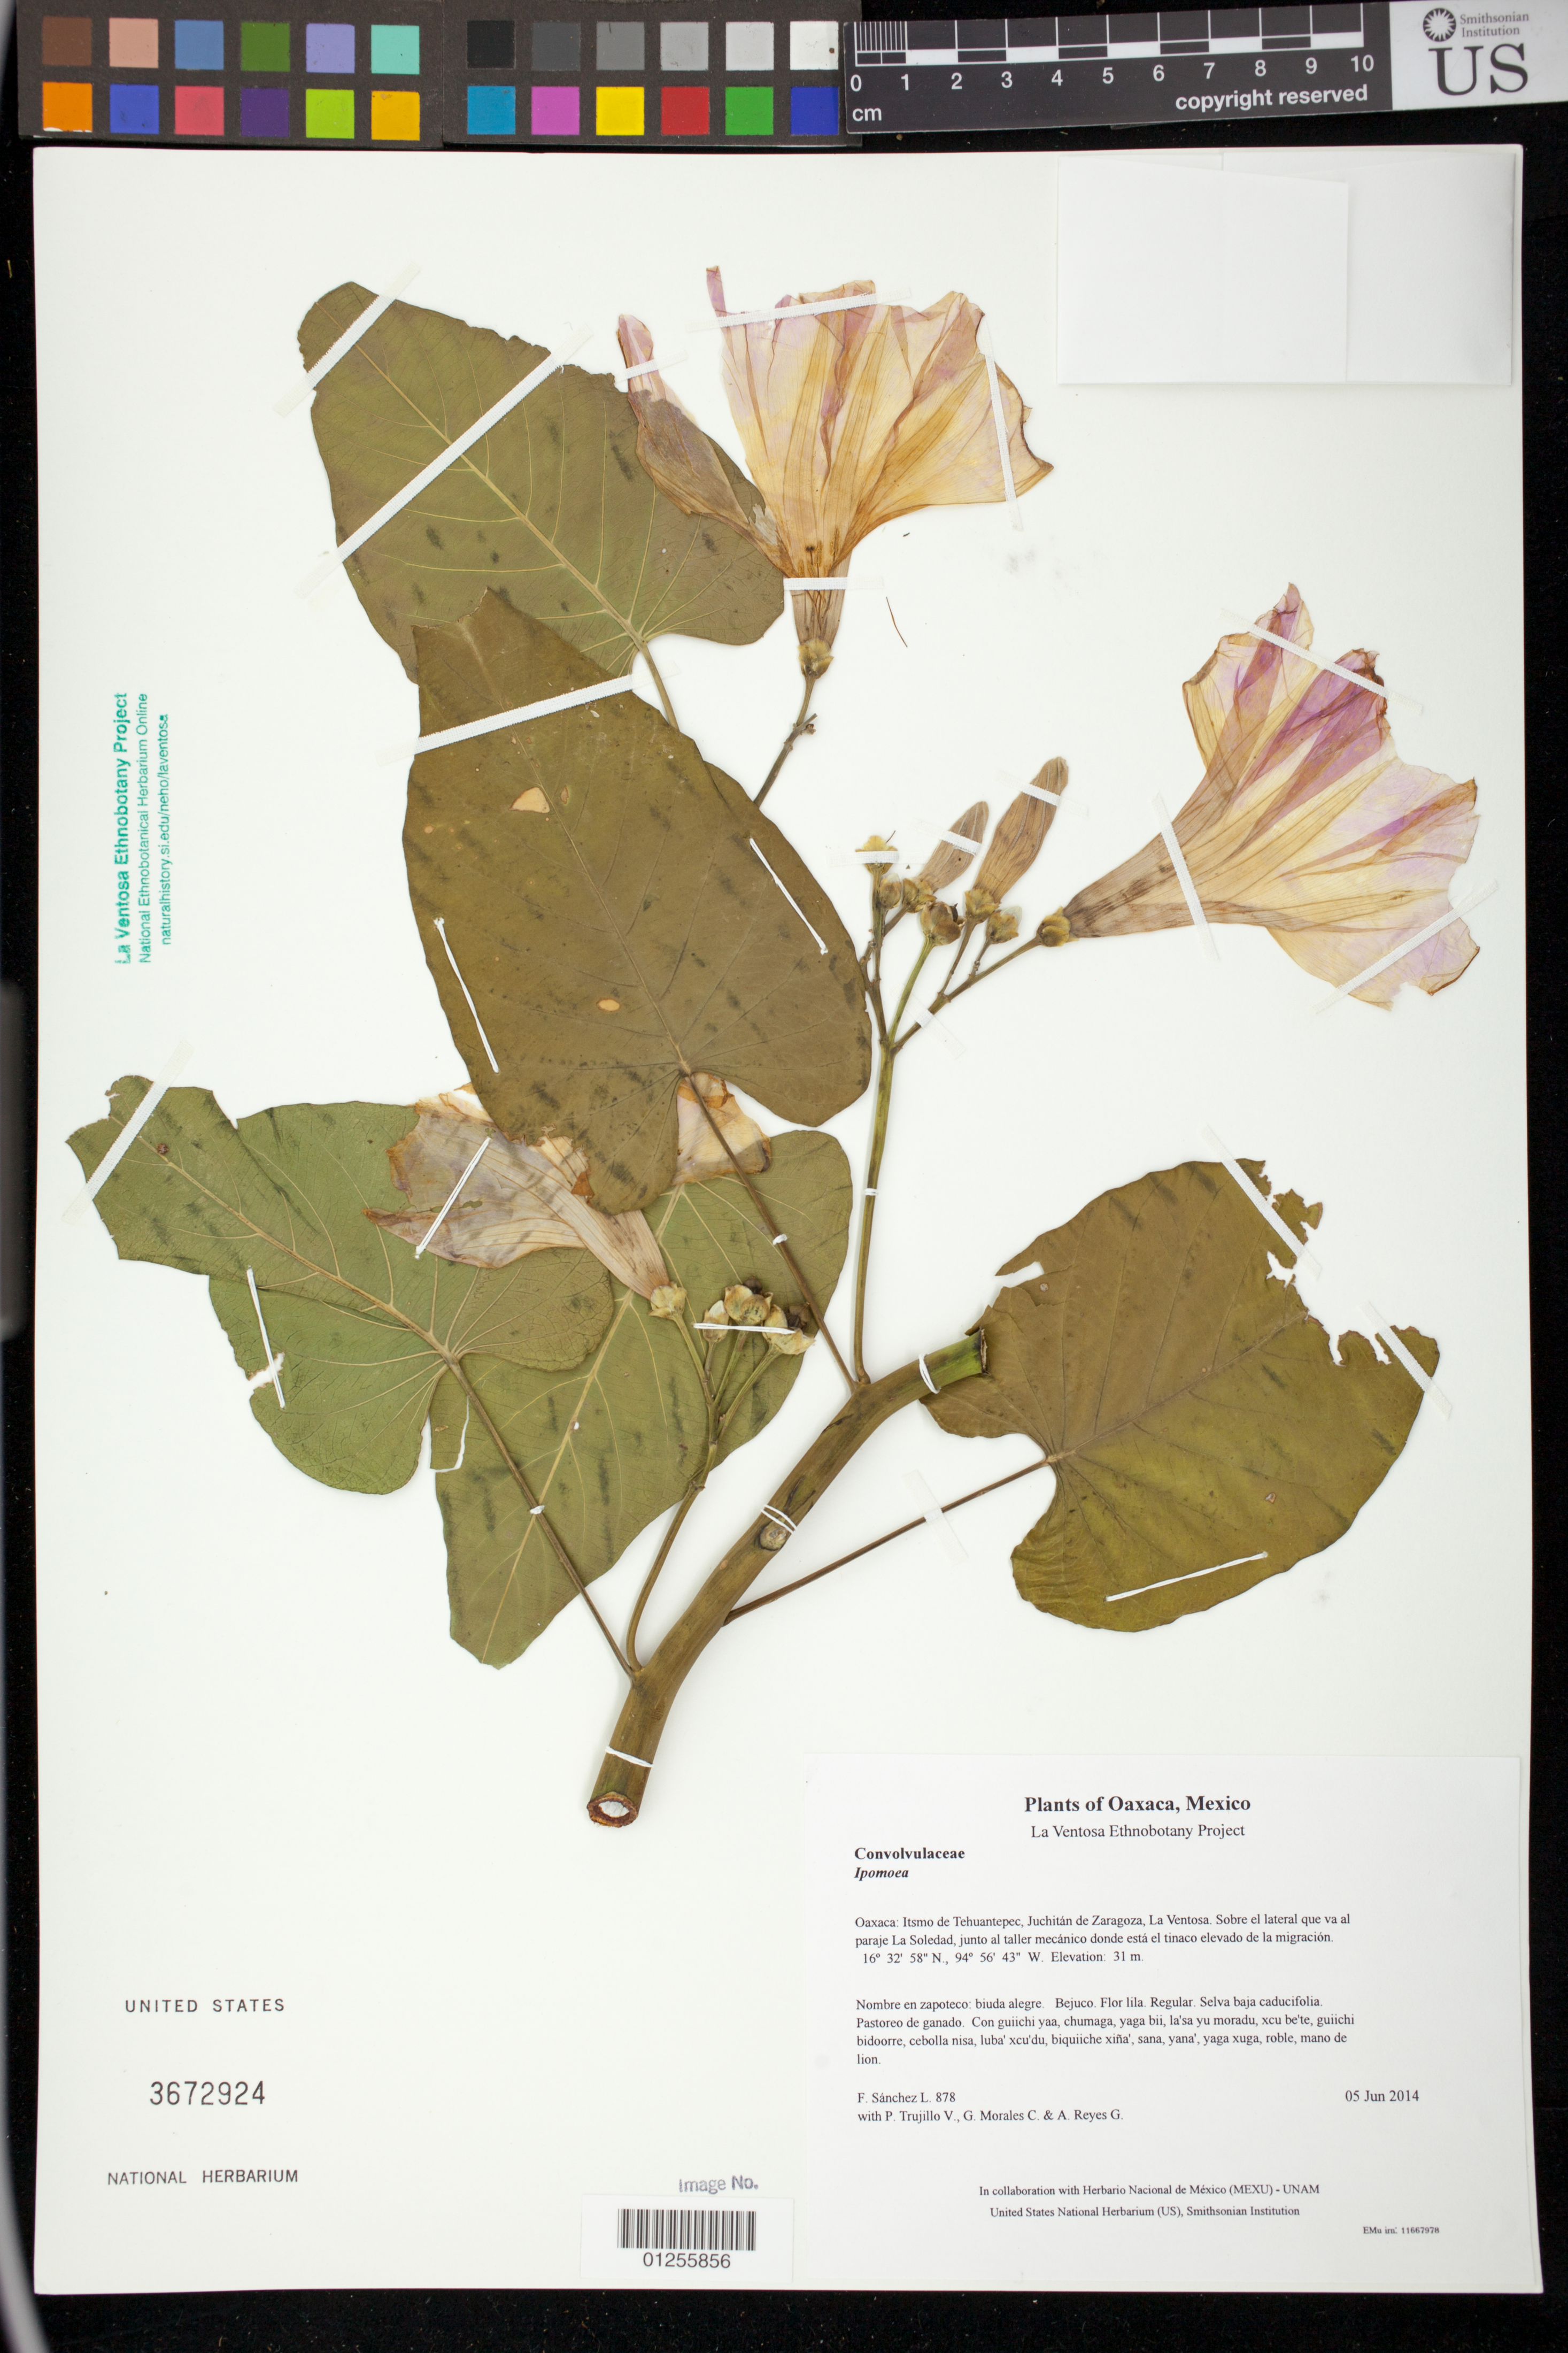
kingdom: Plantae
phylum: Tracheophyta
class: Magnoliopsida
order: Solanales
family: Convolvulaceae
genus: Ipomoea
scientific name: Ipomoea carnea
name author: Jacq.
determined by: Velasco G., Kenia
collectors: F. Sánchez L., P. Trujillo V., G. Morales C. & A. Reyes G.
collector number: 878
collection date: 2014-06-05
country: Mexico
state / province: Oaxaca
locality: Itsmo de Tehuantepec, Juchitán de Zaragoza, La Ventosa. Sobre el lateral que va al paraje La Soledad, junto al taller mecánico donde está el tinaco elevado de la migración.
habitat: Selva baja caducifolia. Pastoreo de ganado.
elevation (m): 31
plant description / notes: JEBOT, MEXU, SERO, US; Luba'. Guie' lila. Nuu.; viuda alegre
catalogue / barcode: US 3672924